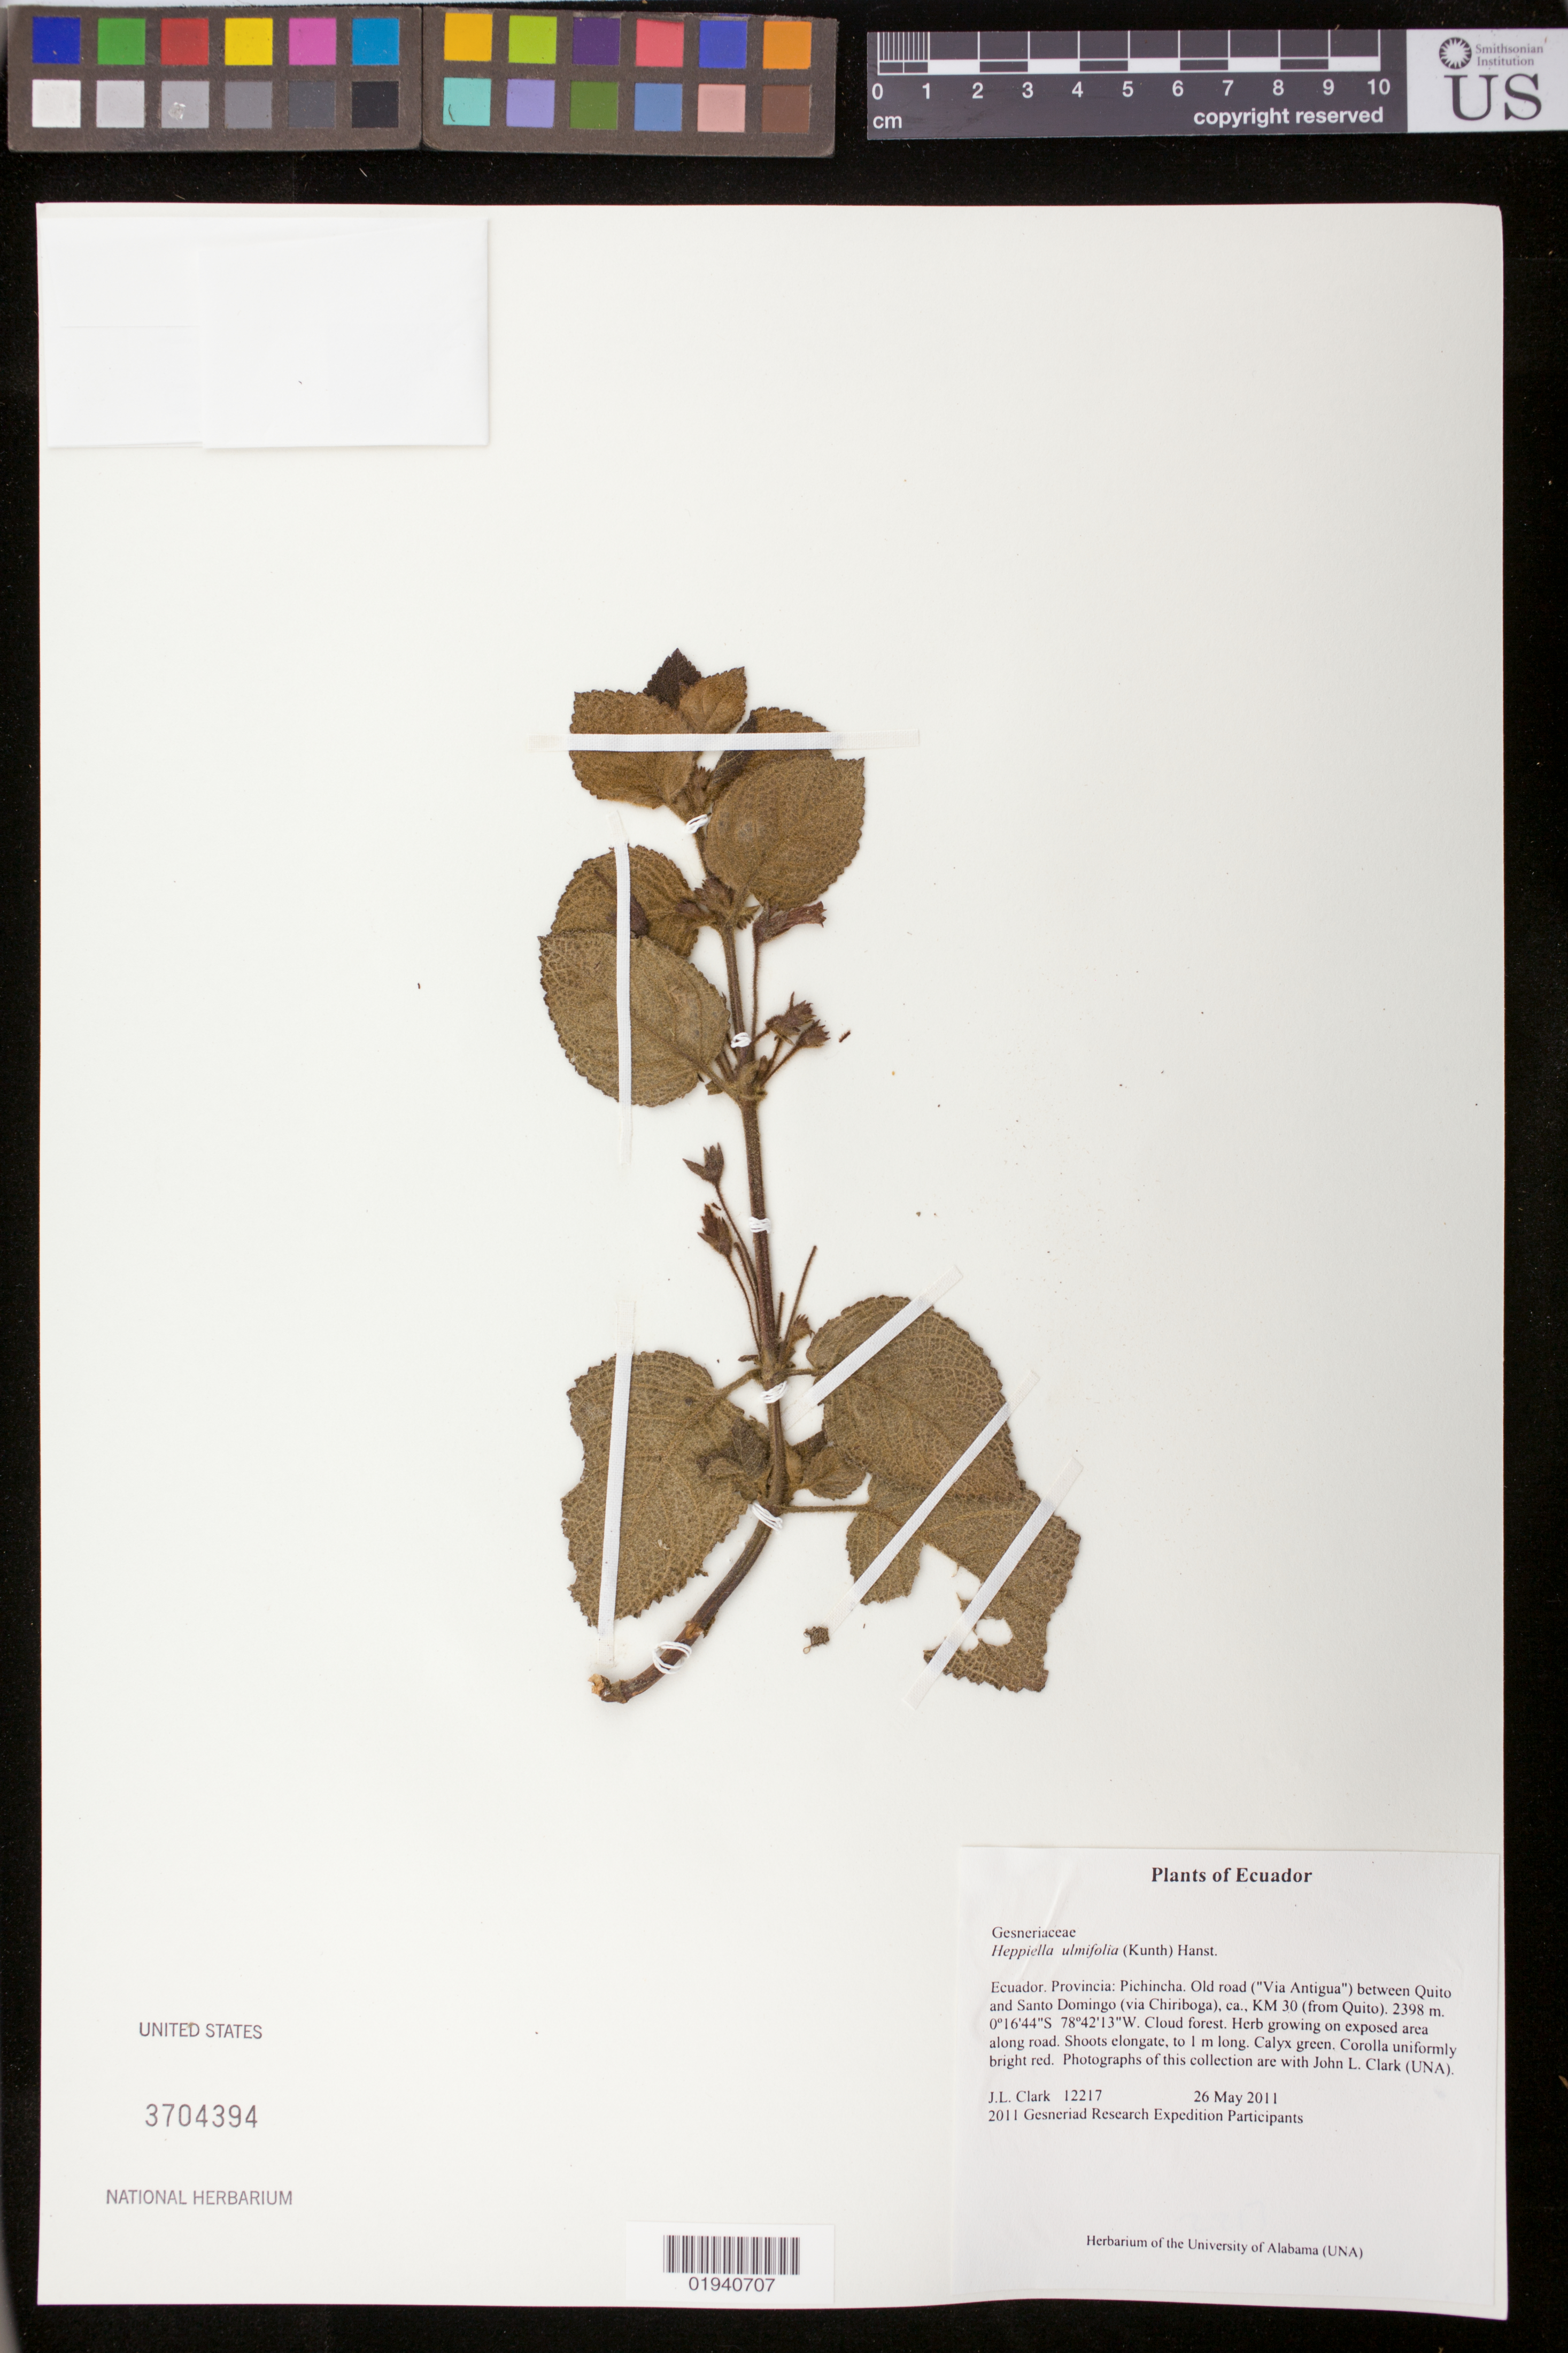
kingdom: Plantae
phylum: Tracheophyta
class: Magnoliopsida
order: Lamiales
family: Gesneriaceae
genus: Heppiella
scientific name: Heppiella ulmifolia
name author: (Kunth) Hanst.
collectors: J. L. Clark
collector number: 12217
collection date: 2011-05-26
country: Ecuador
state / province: Pichincha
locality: Ecuador. Provincia: Pichincha. Old road ("Via Antigua") between Quito and Santo Domingo (via Chiriboga), ca. KM 30 (from Quito).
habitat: Cloud forest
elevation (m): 2398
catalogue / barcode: US 3704394